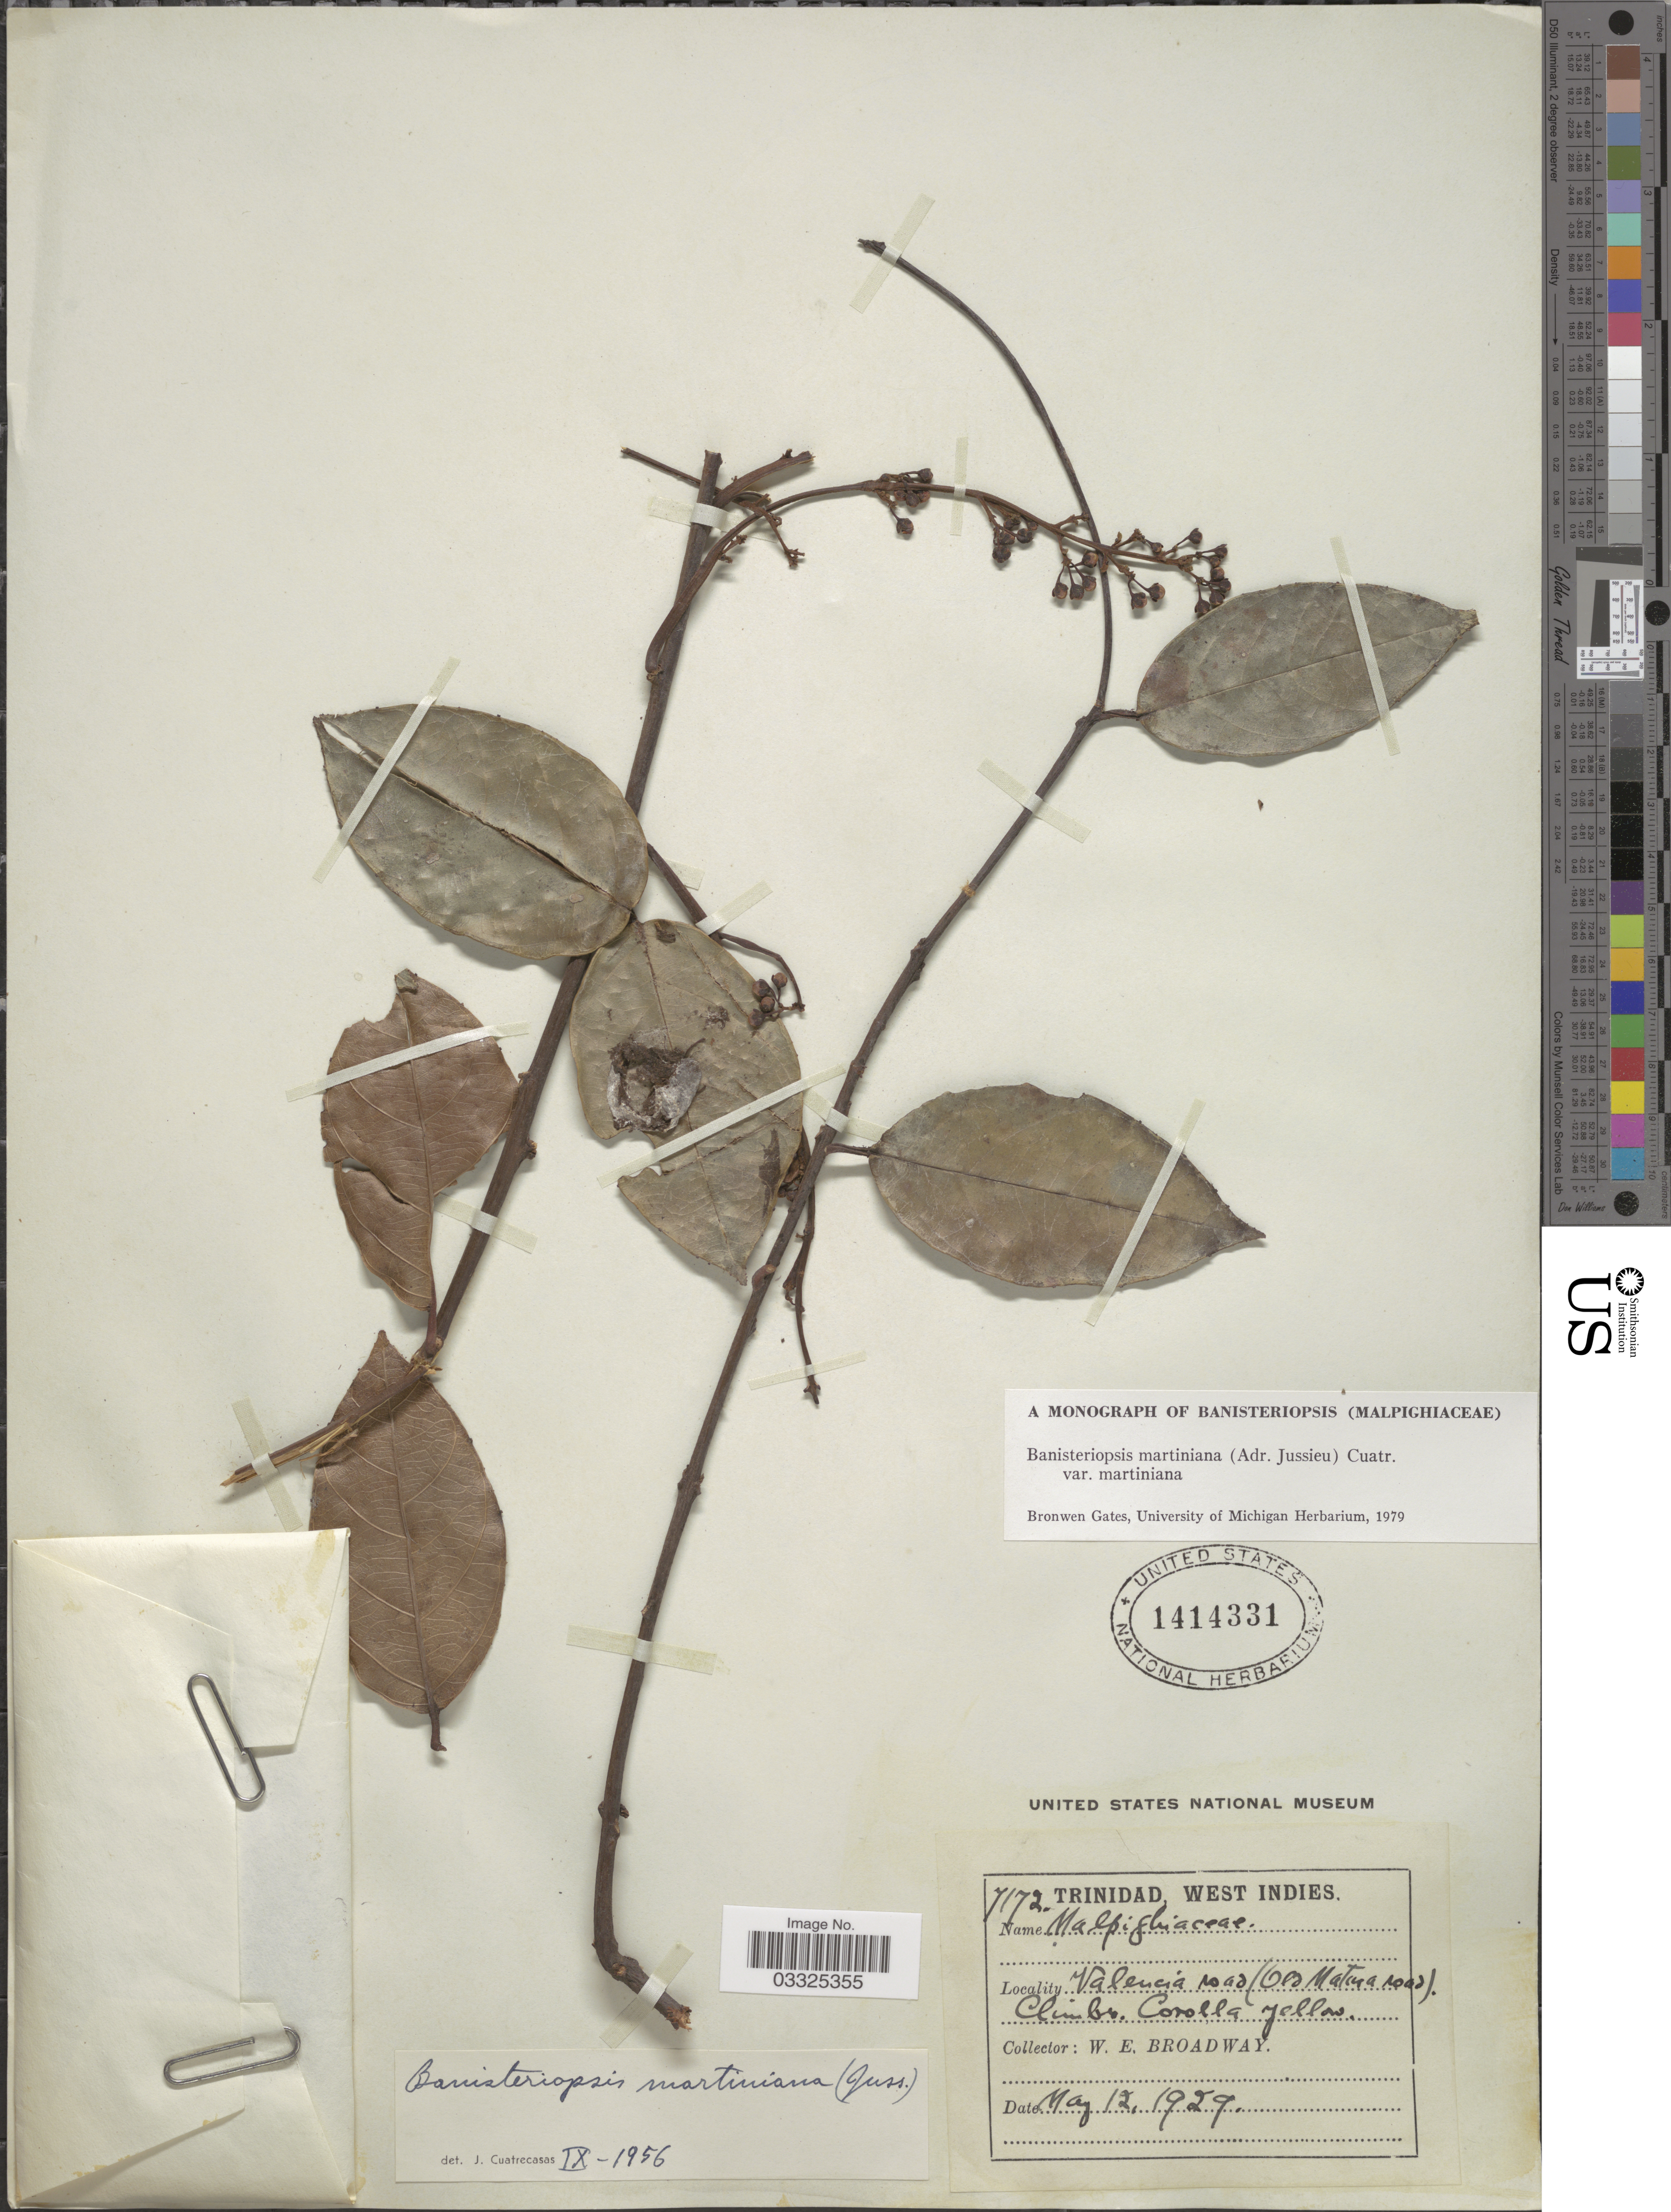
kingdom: Plantae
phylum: Tracheophyta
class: Magnoliopsida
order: Malpighiales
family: Malpighiaceae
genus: Banisteriopsis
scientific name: Banisteriopsis martiniana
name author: (A. Juss.) Cuatrec.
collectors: W. E. Broadway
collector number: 7172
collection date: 1929-05-12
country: Trinidad and Tobago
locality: Trinidad, Valencia road (Old Matura road).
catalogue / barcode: US 1414331